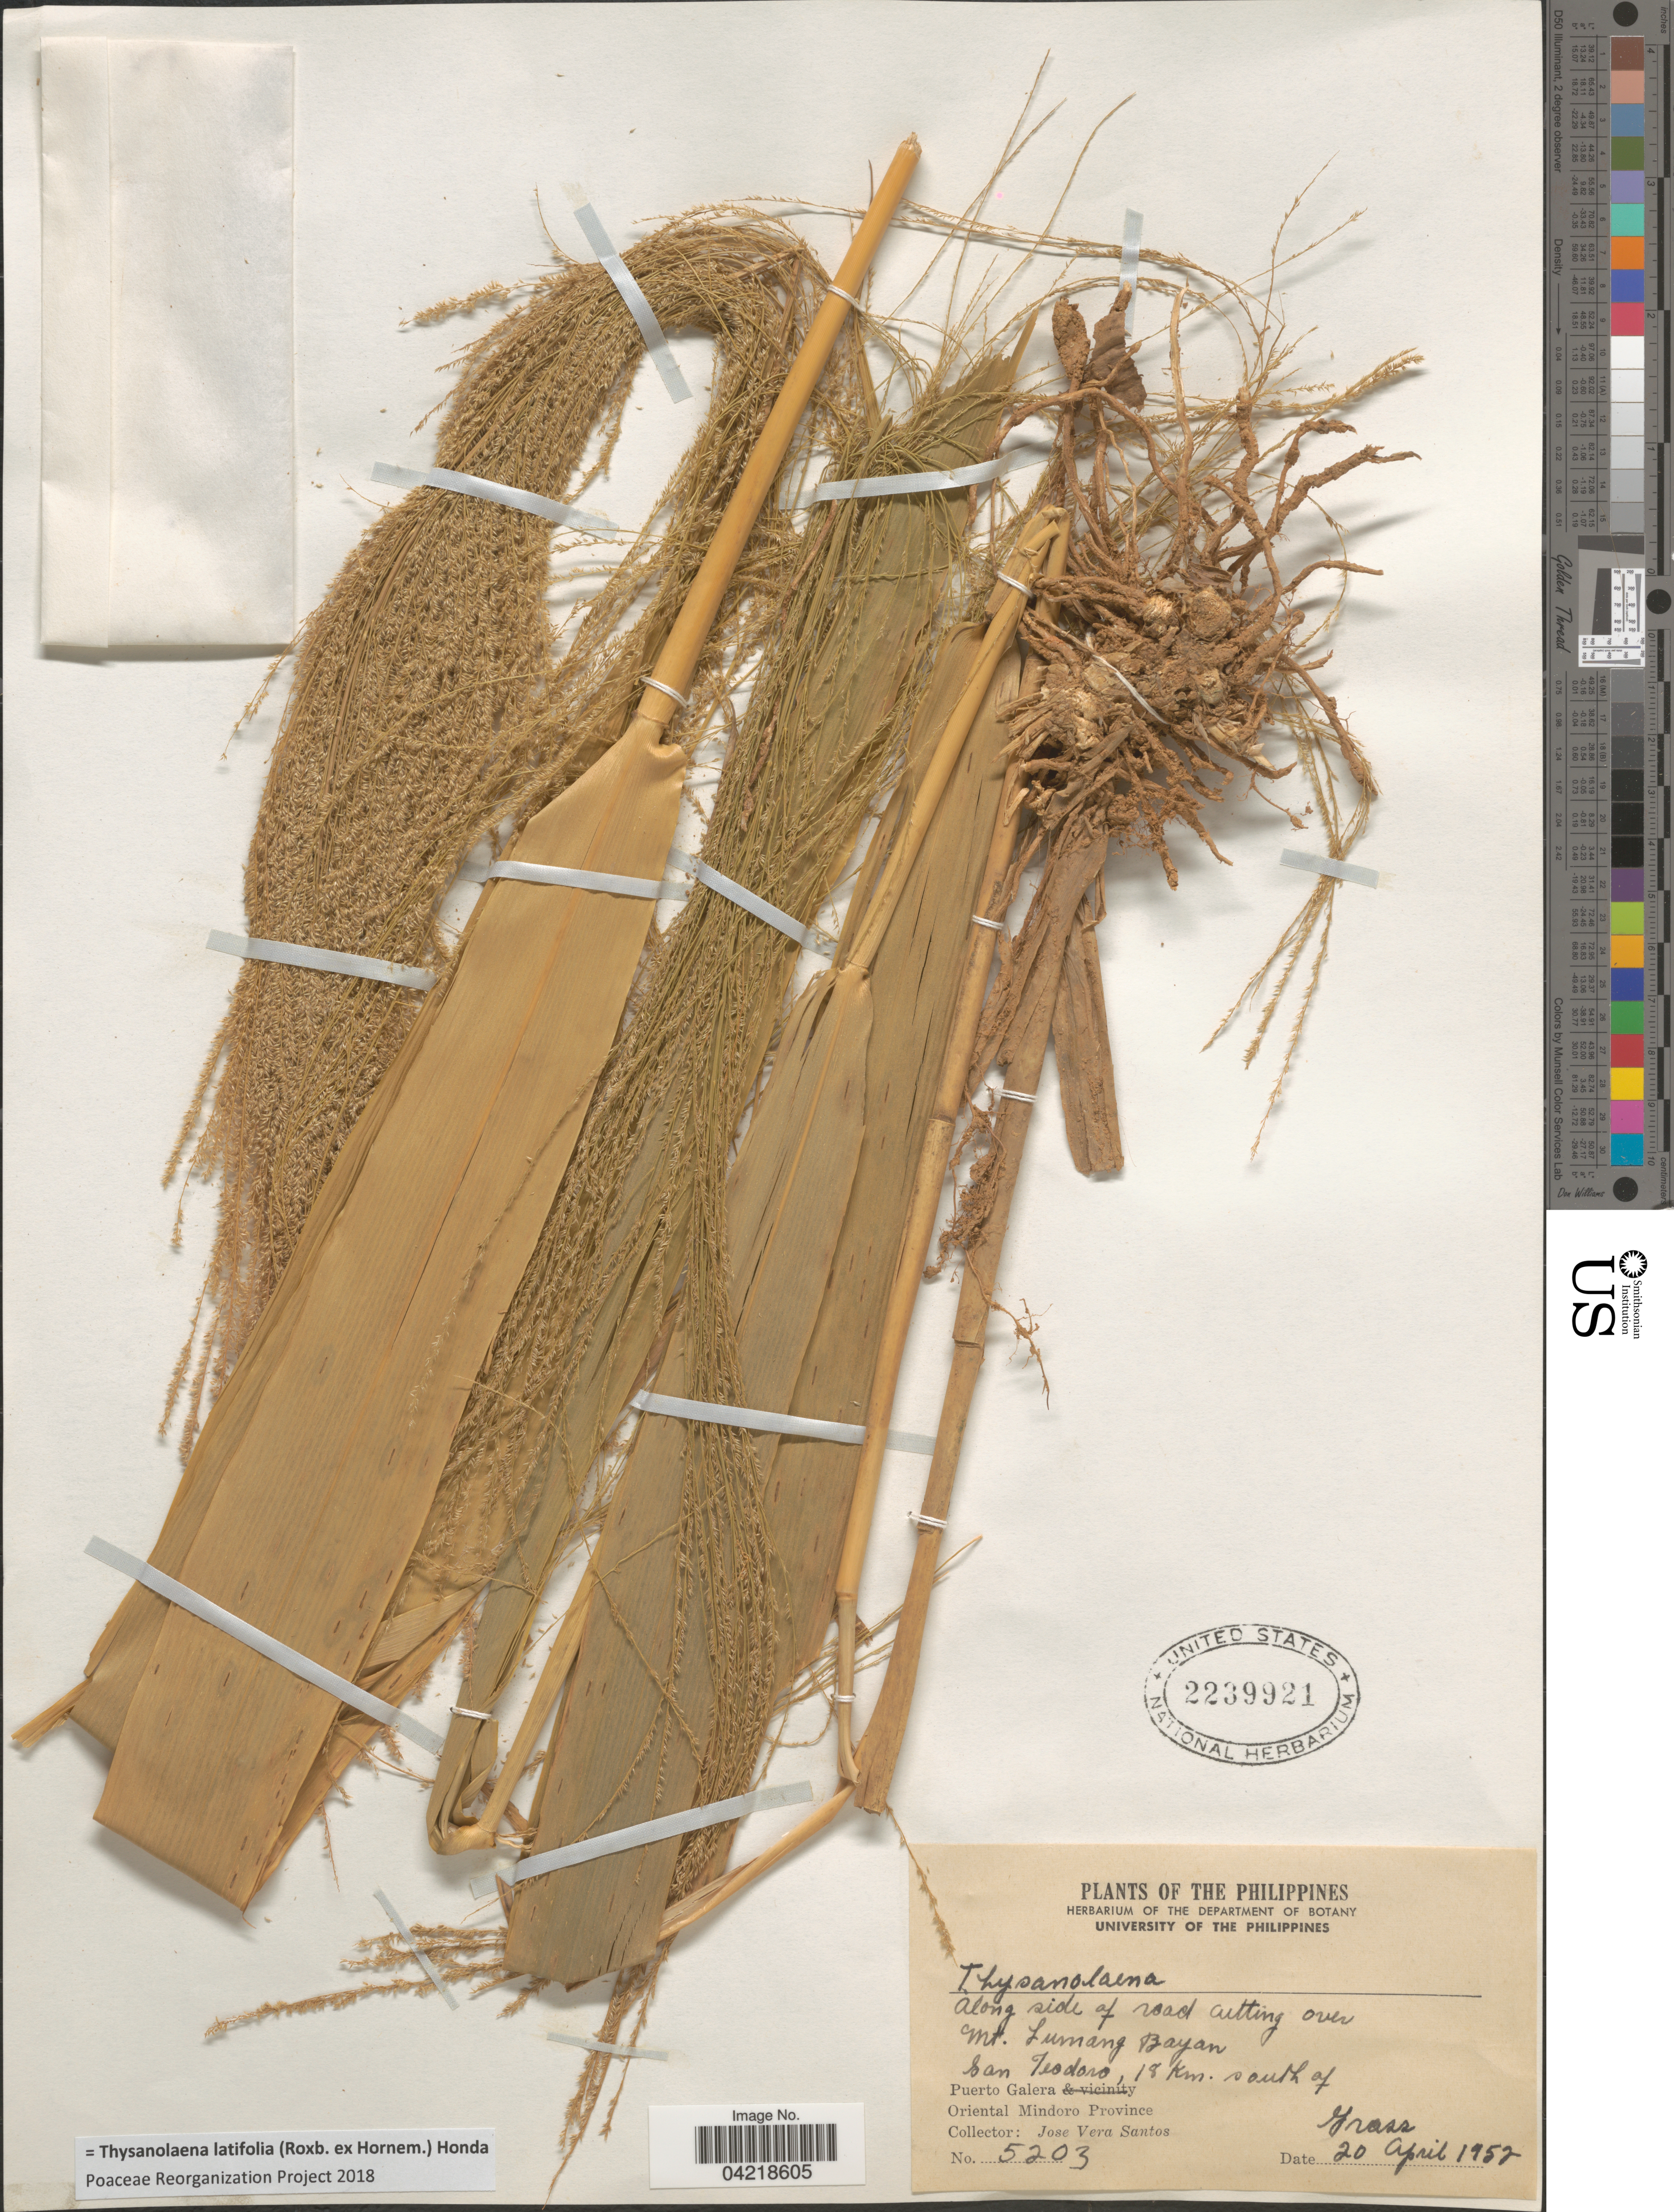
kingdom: Plantae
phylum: Tracheophyta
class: Liliopsida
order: Poales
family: Poaceae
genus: Thysanolaena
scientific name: Thysanolaena latifolia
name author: (Roxb. ex Hornem.) Honda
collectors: J. Santos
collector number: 5203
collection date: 1952-04-20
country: Philippines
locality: Along side of road cutting over Mt. Lumang Bayan. San Teodoro, 18 Km. south of Puerto Galera. Oriental Mindoro Province.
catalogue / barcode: US 2239921